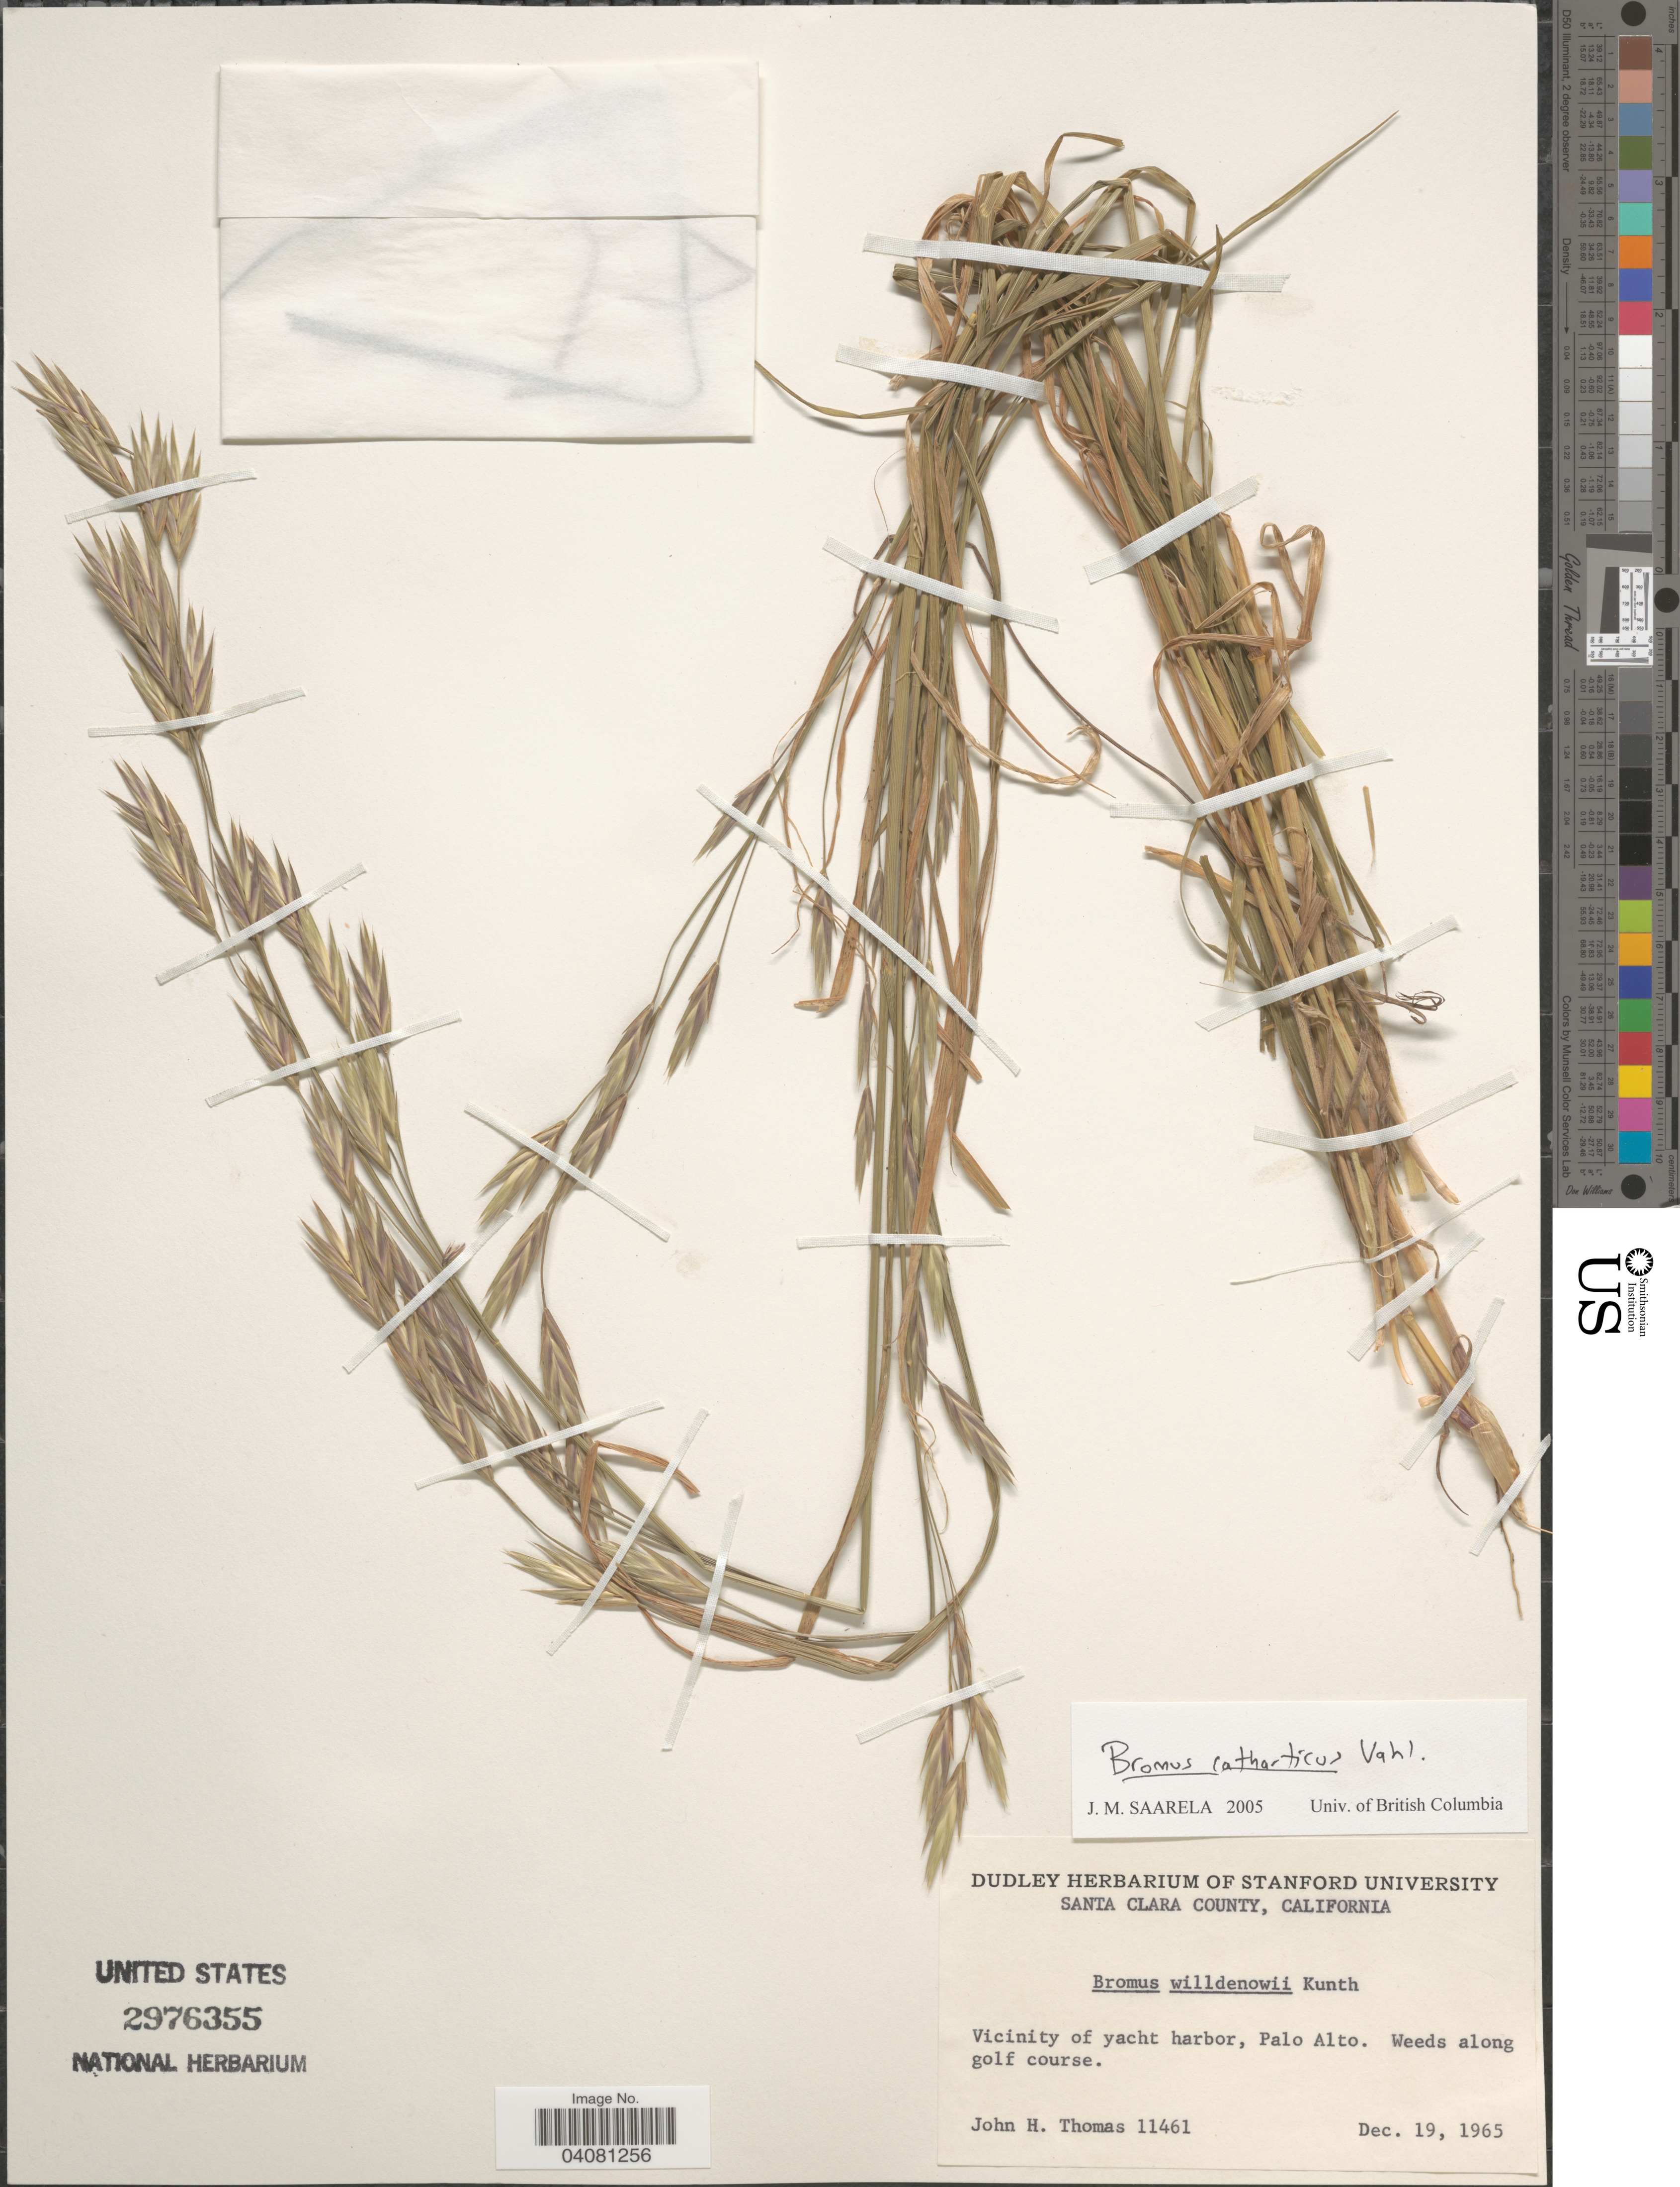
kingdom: Plantae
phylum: Tracheophyta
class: Liliopsida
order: Poales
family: Poaceae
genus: Bromus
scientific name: Bromus catharticus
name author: Vahl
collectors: J. H. Thomas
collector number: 11461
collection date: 1965-12-19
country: United States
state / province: California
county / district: Santa Clara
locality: Santa Clara County. Vicinity of yacht harbor, Palo Alto. Weeds along gold course.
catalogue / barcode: US 2976355